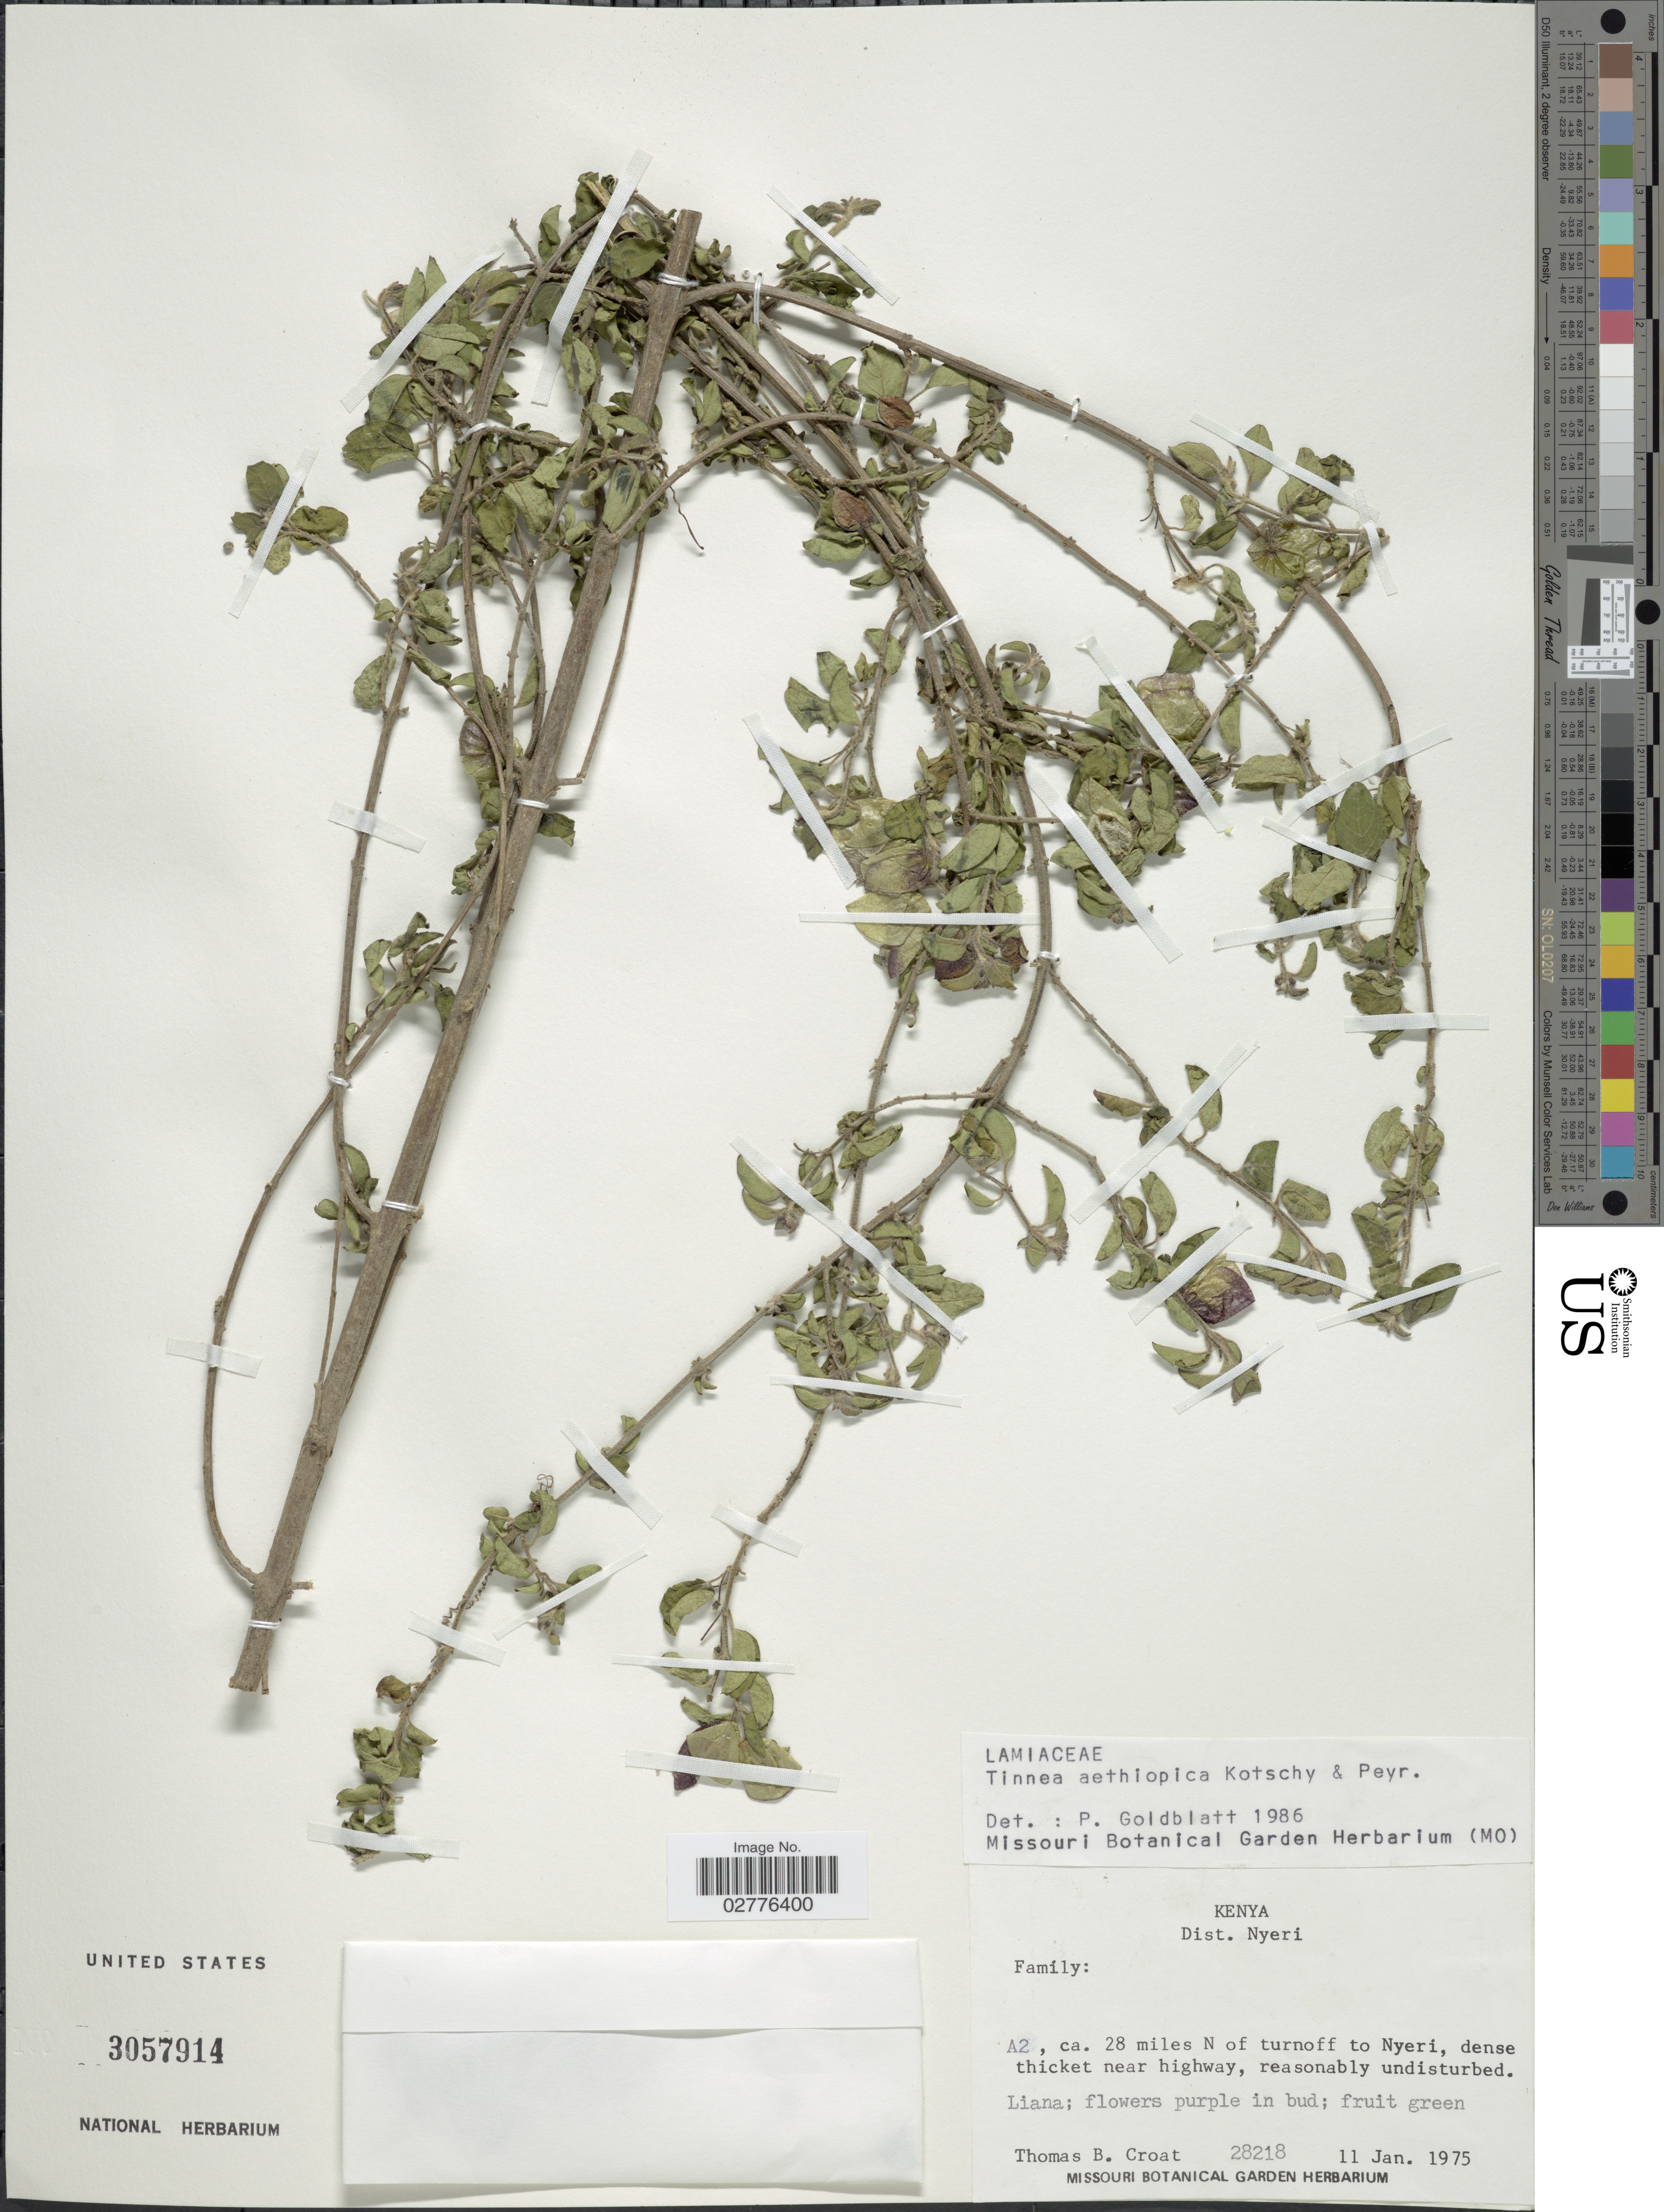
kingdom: Plantae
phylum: Tracheophyta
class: Magnoliopsida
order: Lamiales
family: Lamiaceae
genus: Tinnea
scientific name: Tinnea aethiopica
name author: Kotschy ex Hook. f.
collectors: T. B. Croat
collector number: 28218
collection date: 1975-01-11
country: Kenya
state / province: Nyeri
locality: Dist. Nyeri. A2, ca. 28 miles N of turnoff to Nyeri, dense thicket near highway.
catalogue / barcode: US 3057914